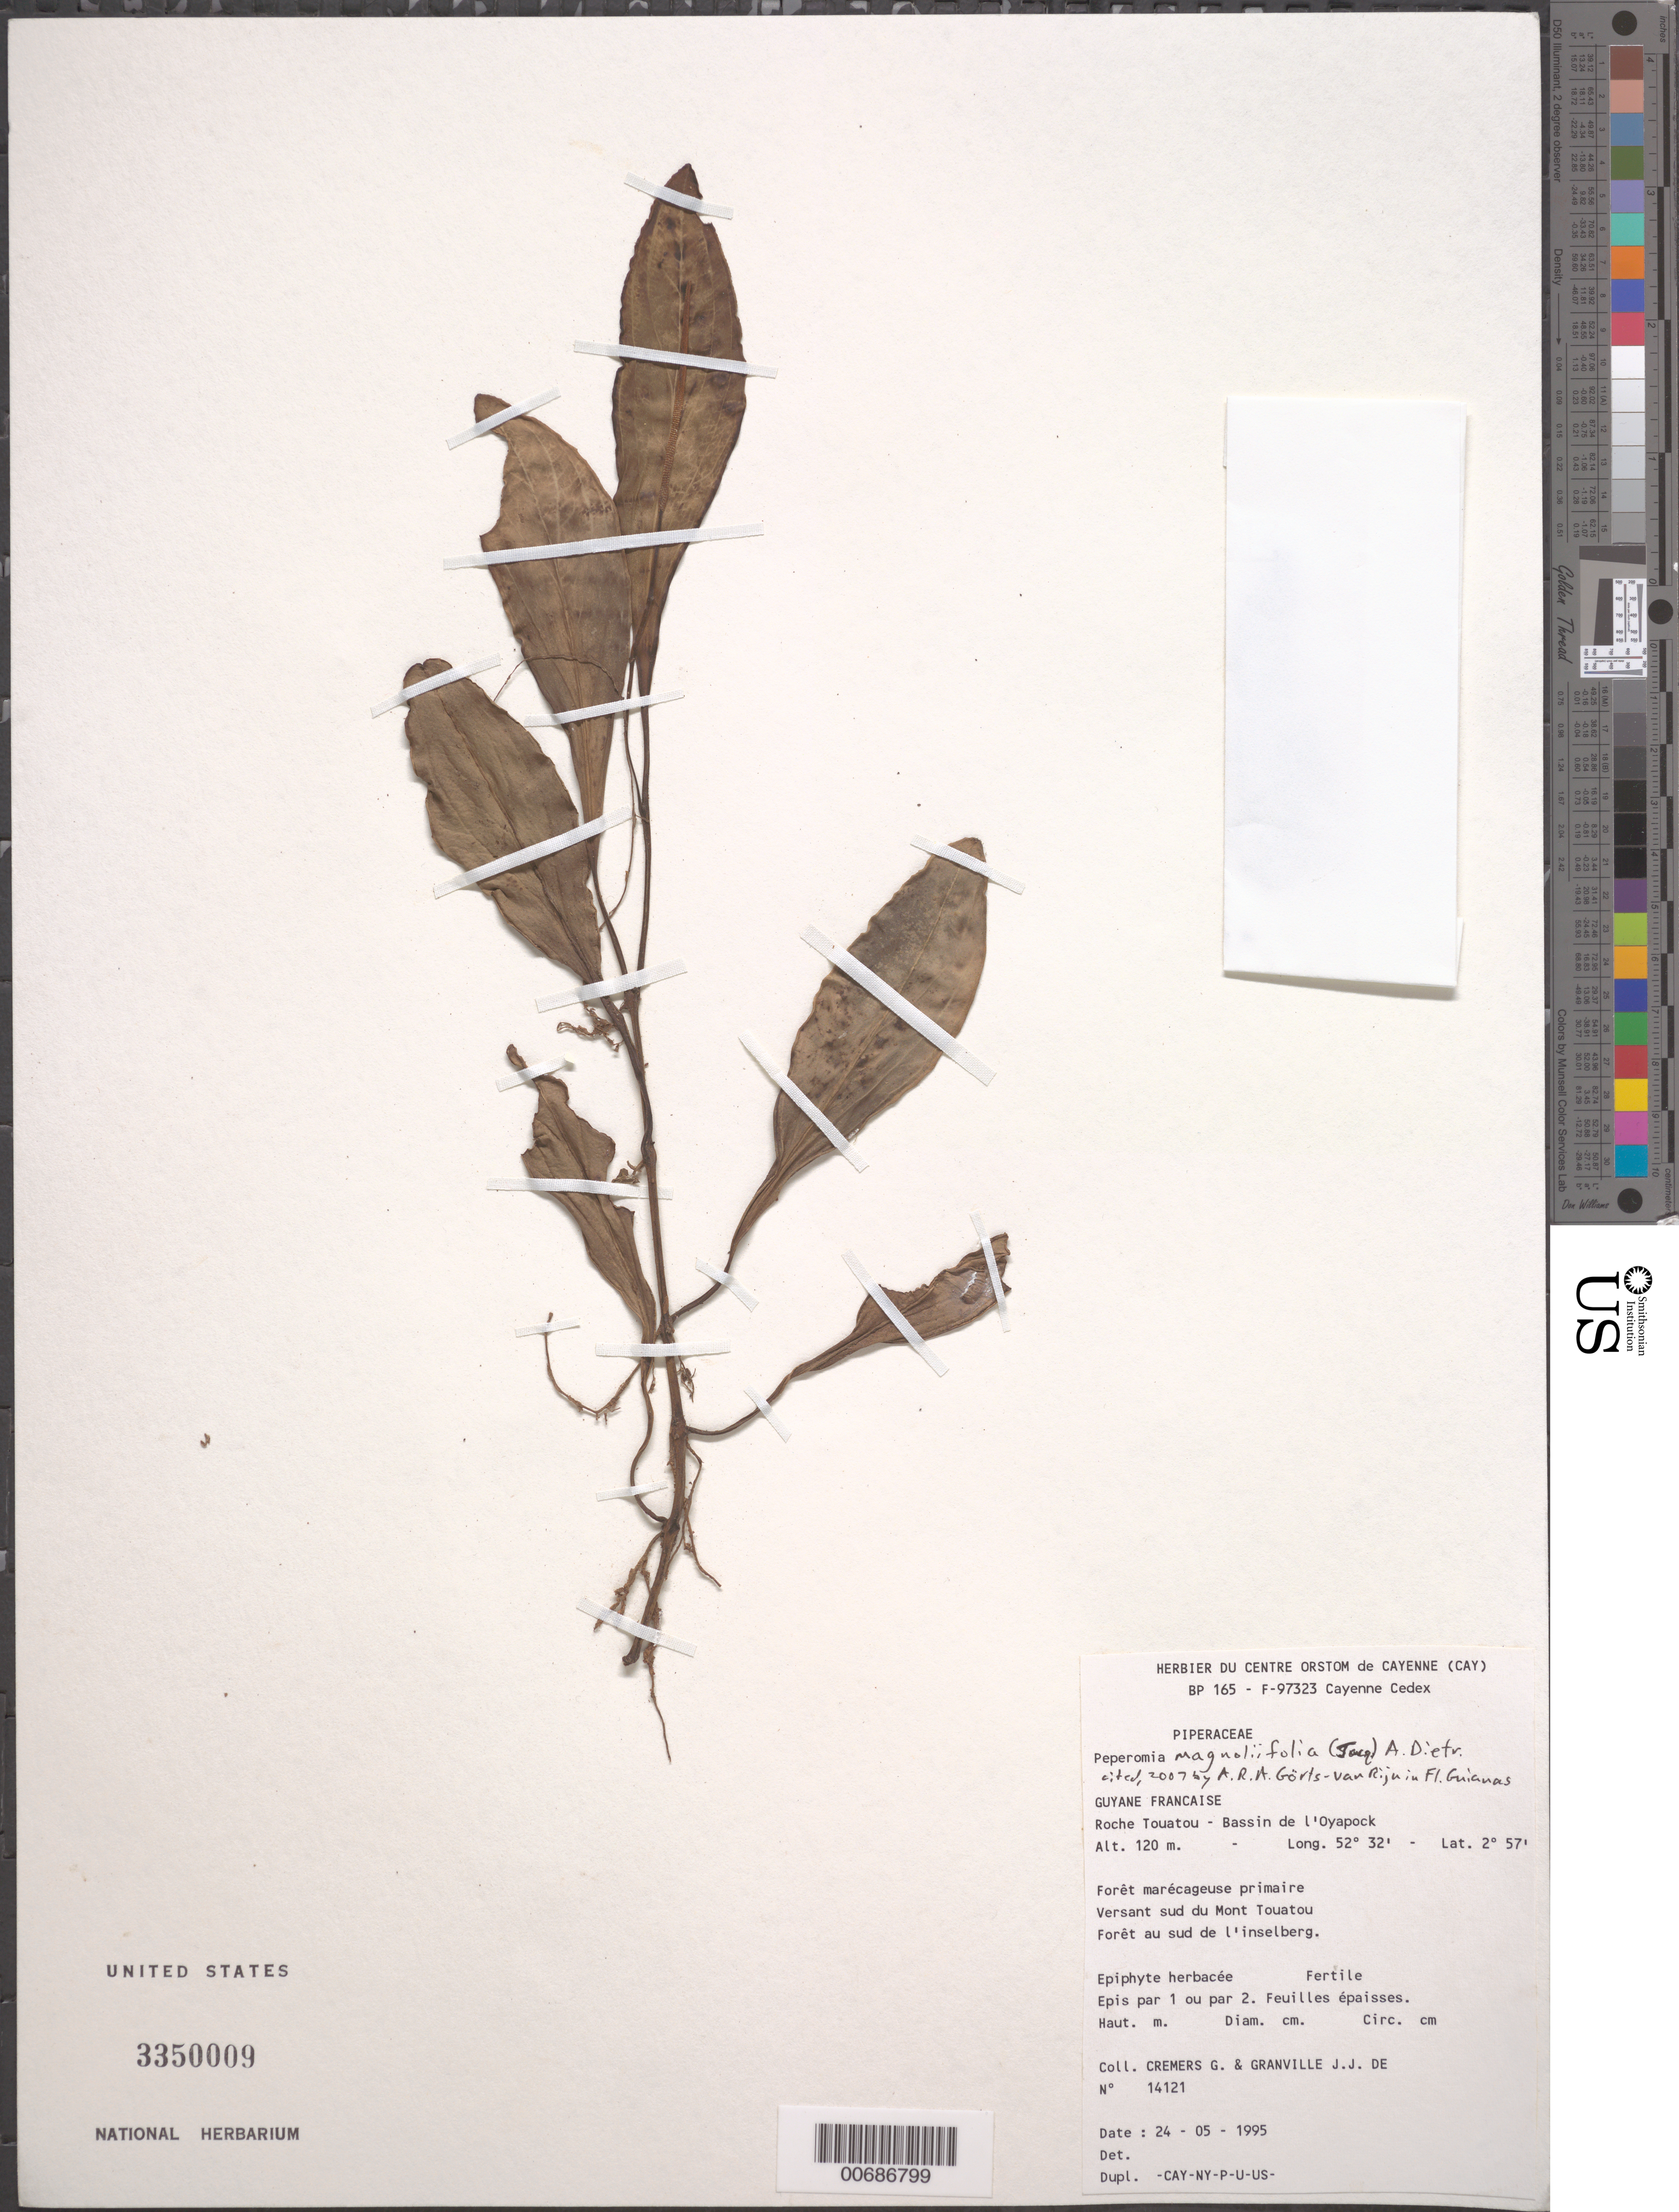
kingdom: Plantae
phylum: Tracheophyta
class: Magnoliopsida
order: Piperales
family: Piperaceae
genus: Peperomia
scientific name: Peperomia sp.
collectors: G. Cremers & J.-J. de Granville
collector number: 14121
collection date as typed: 24-May-95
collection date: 1995-05-24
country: French Guiana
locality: Roche Touatou, Bassin de l'Oyapock, versant sud du Mont Touatou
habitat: Marshy primary forest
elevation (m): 120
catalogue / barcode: US 3350009